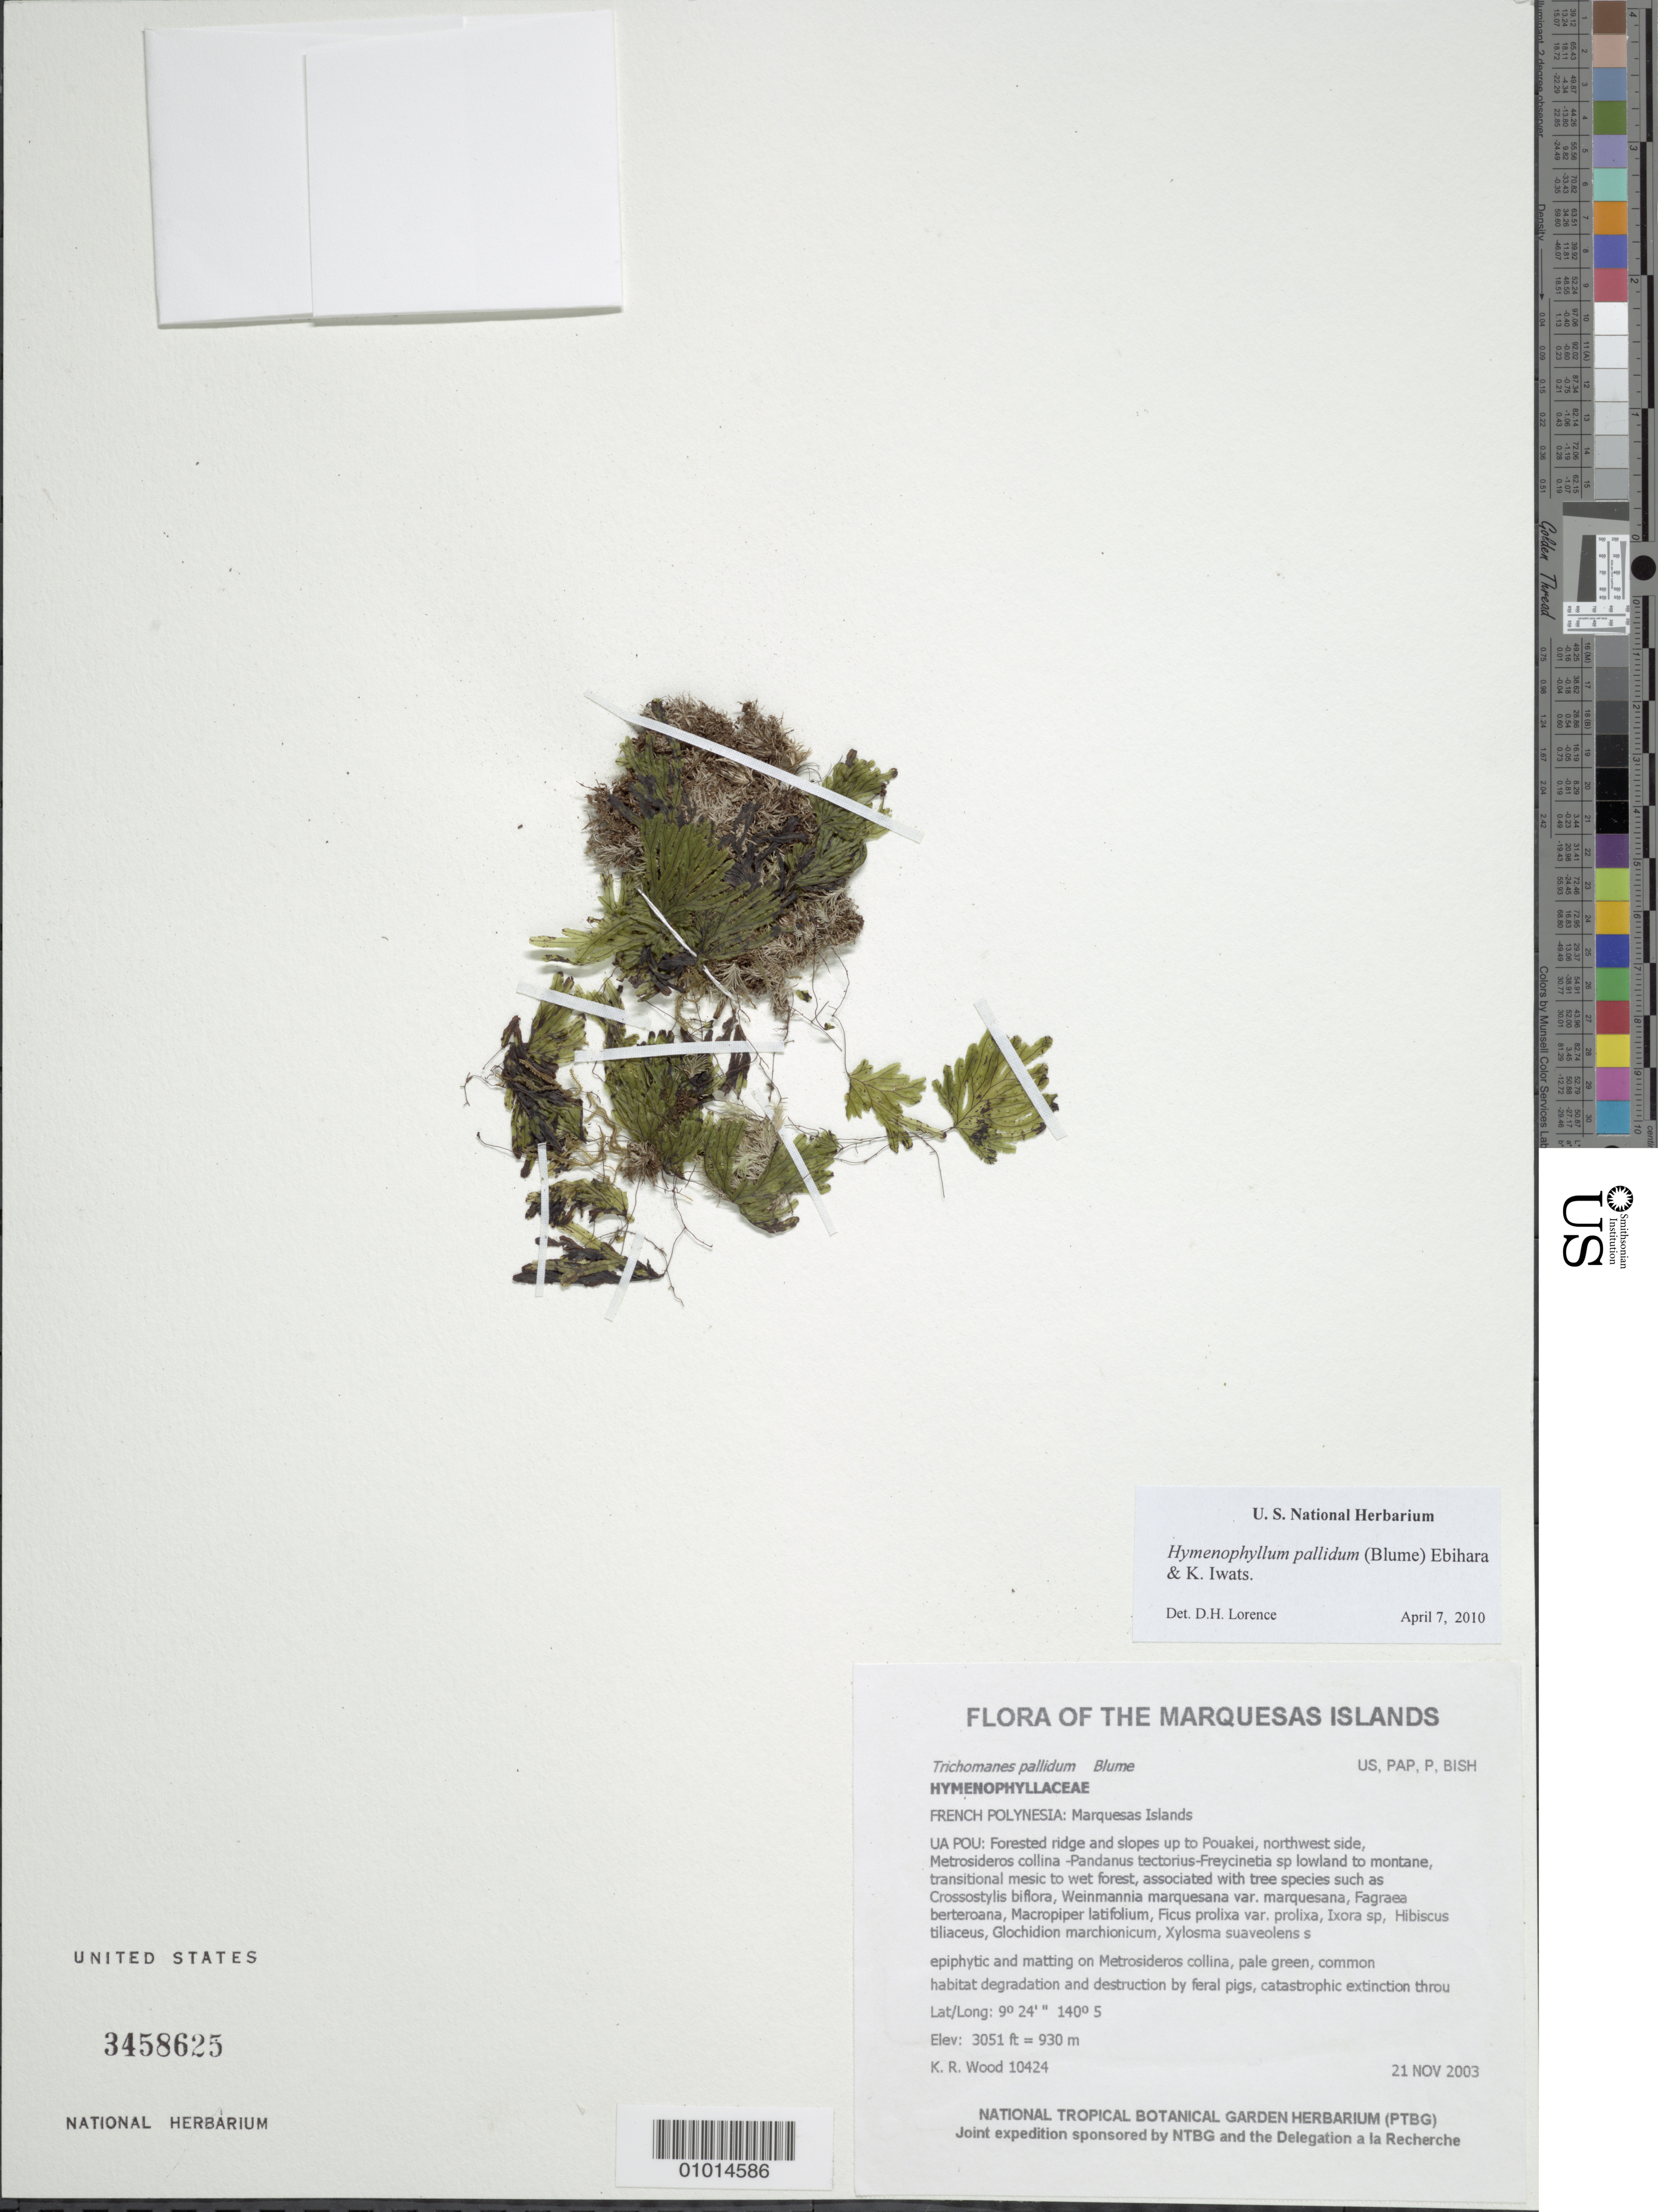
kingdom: Plantae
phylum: Tracheophyta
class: Polypodiopsida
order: Hymenophyllales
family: Hymenophyllaceae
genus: Hymenophyllum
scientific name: Hymenophyllum pallidum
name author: (Blume) Ebihara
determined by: Lorence, David H., (PTBG), National Tropical Botanical Garden (UNITED STATES)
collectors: K. R. Wood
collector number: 10424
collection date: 2003-11-21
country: French Polynesia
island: Ua Pou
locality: Forested ridge and slopes up to Pouakei, northwest side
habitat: Metrosideros collina -Pandanus tectorius-Freycinetia sp lowland to montane, transitional mesic to wet forest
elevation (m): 930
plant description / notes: habitat degradation and destruction by feral pigs, catastrophic extinction through environmental events, predation by rats [Rattus exulans] that eat seeds, feral cats that eat birds, competition with non-native plant taxa such as Ageratum conyzoides, Emil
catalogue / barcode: US 3458625